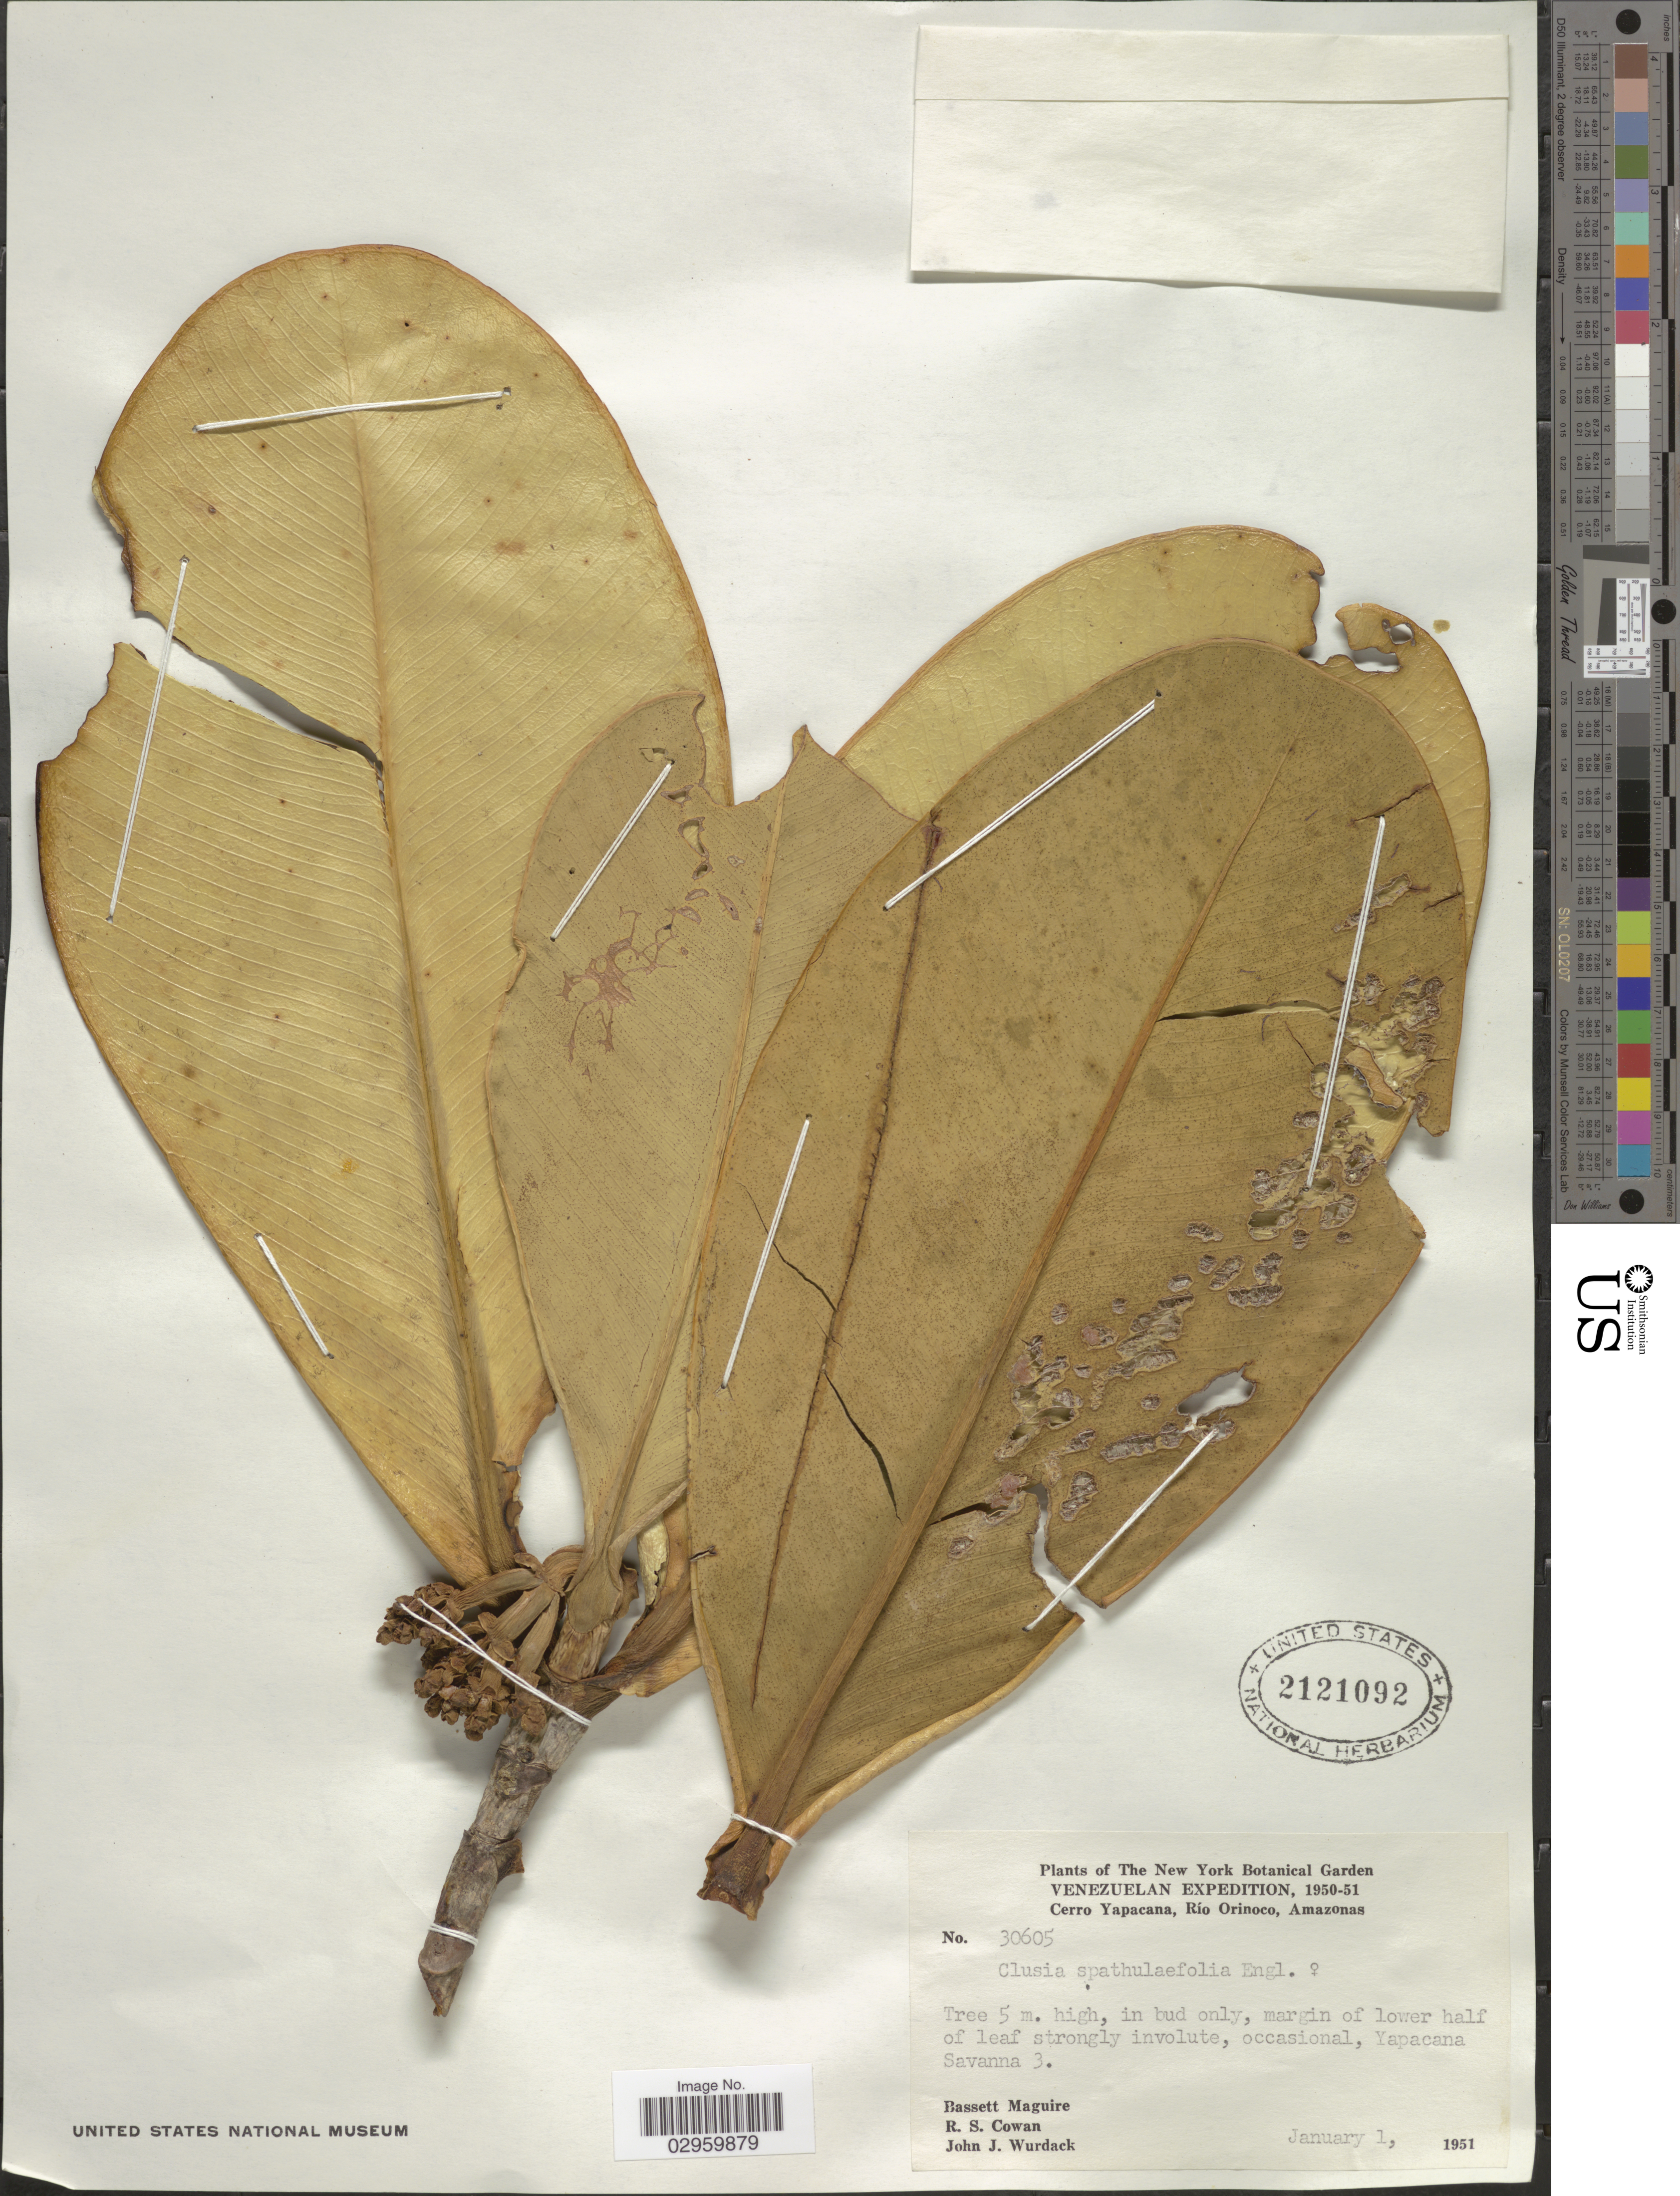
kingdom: Plantae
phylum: Tracheophyta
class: Magnoliopsida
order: Malpighiales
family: Clusiaceae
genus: Clusia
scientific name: Clusia spathulifolia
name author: Engl.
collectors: B. Maguire, R. S. Cowan & J. J. Wurdack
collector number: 30605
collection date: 1951-01-01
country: Venezuela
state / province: Amazonas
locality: Cerro Yapacana, Río Orinoco, Yapacana Savanna 3.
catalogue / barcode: US 2121092